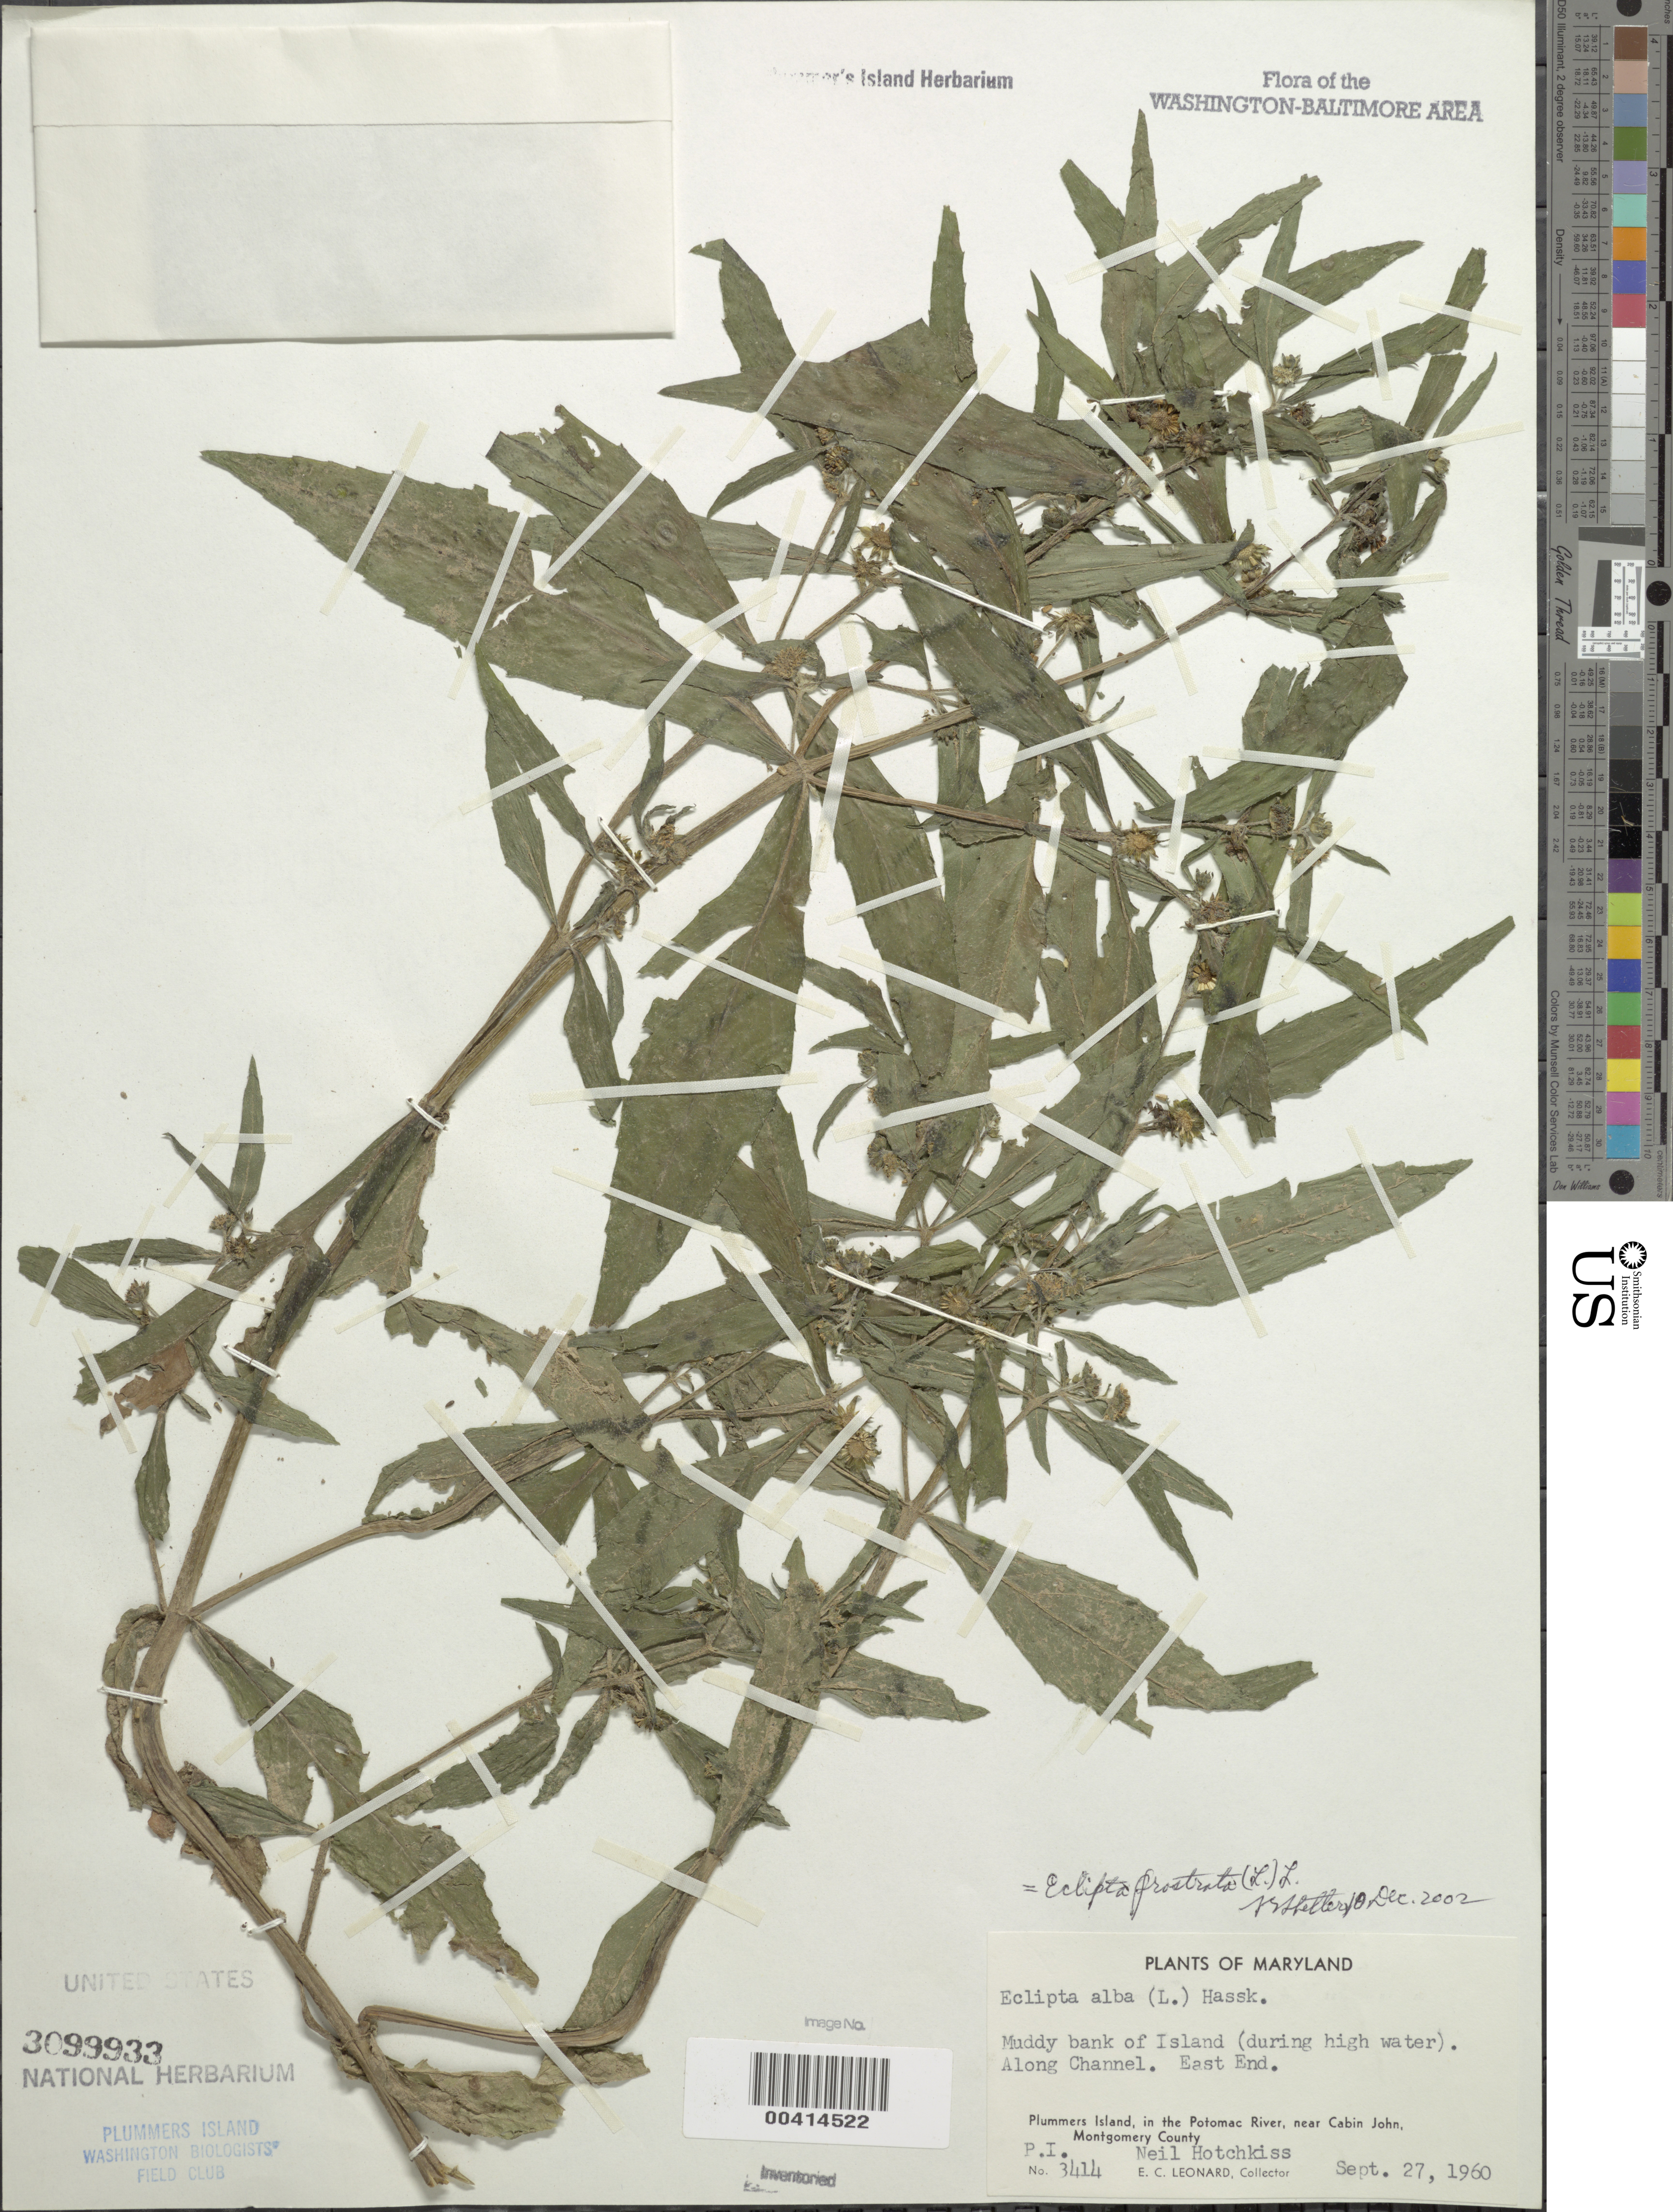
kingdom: Plantae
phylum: Tracheophyta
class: Magnoliopsida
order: Asterales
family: Asteraceae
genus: Eclipta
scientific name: Eclipta prostrata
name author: (L.) L.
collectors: E. C. Leonard & N. Hotchkiss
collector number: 3414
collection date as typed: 27 Sep 1960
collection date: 1960-09-27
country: United States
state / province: Maryland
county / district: Montgomery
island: Plummers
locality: Plummer's Island; along channel. East end C. & O. Canal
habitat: Muddy bank (during high water)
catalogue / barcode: US 3099933